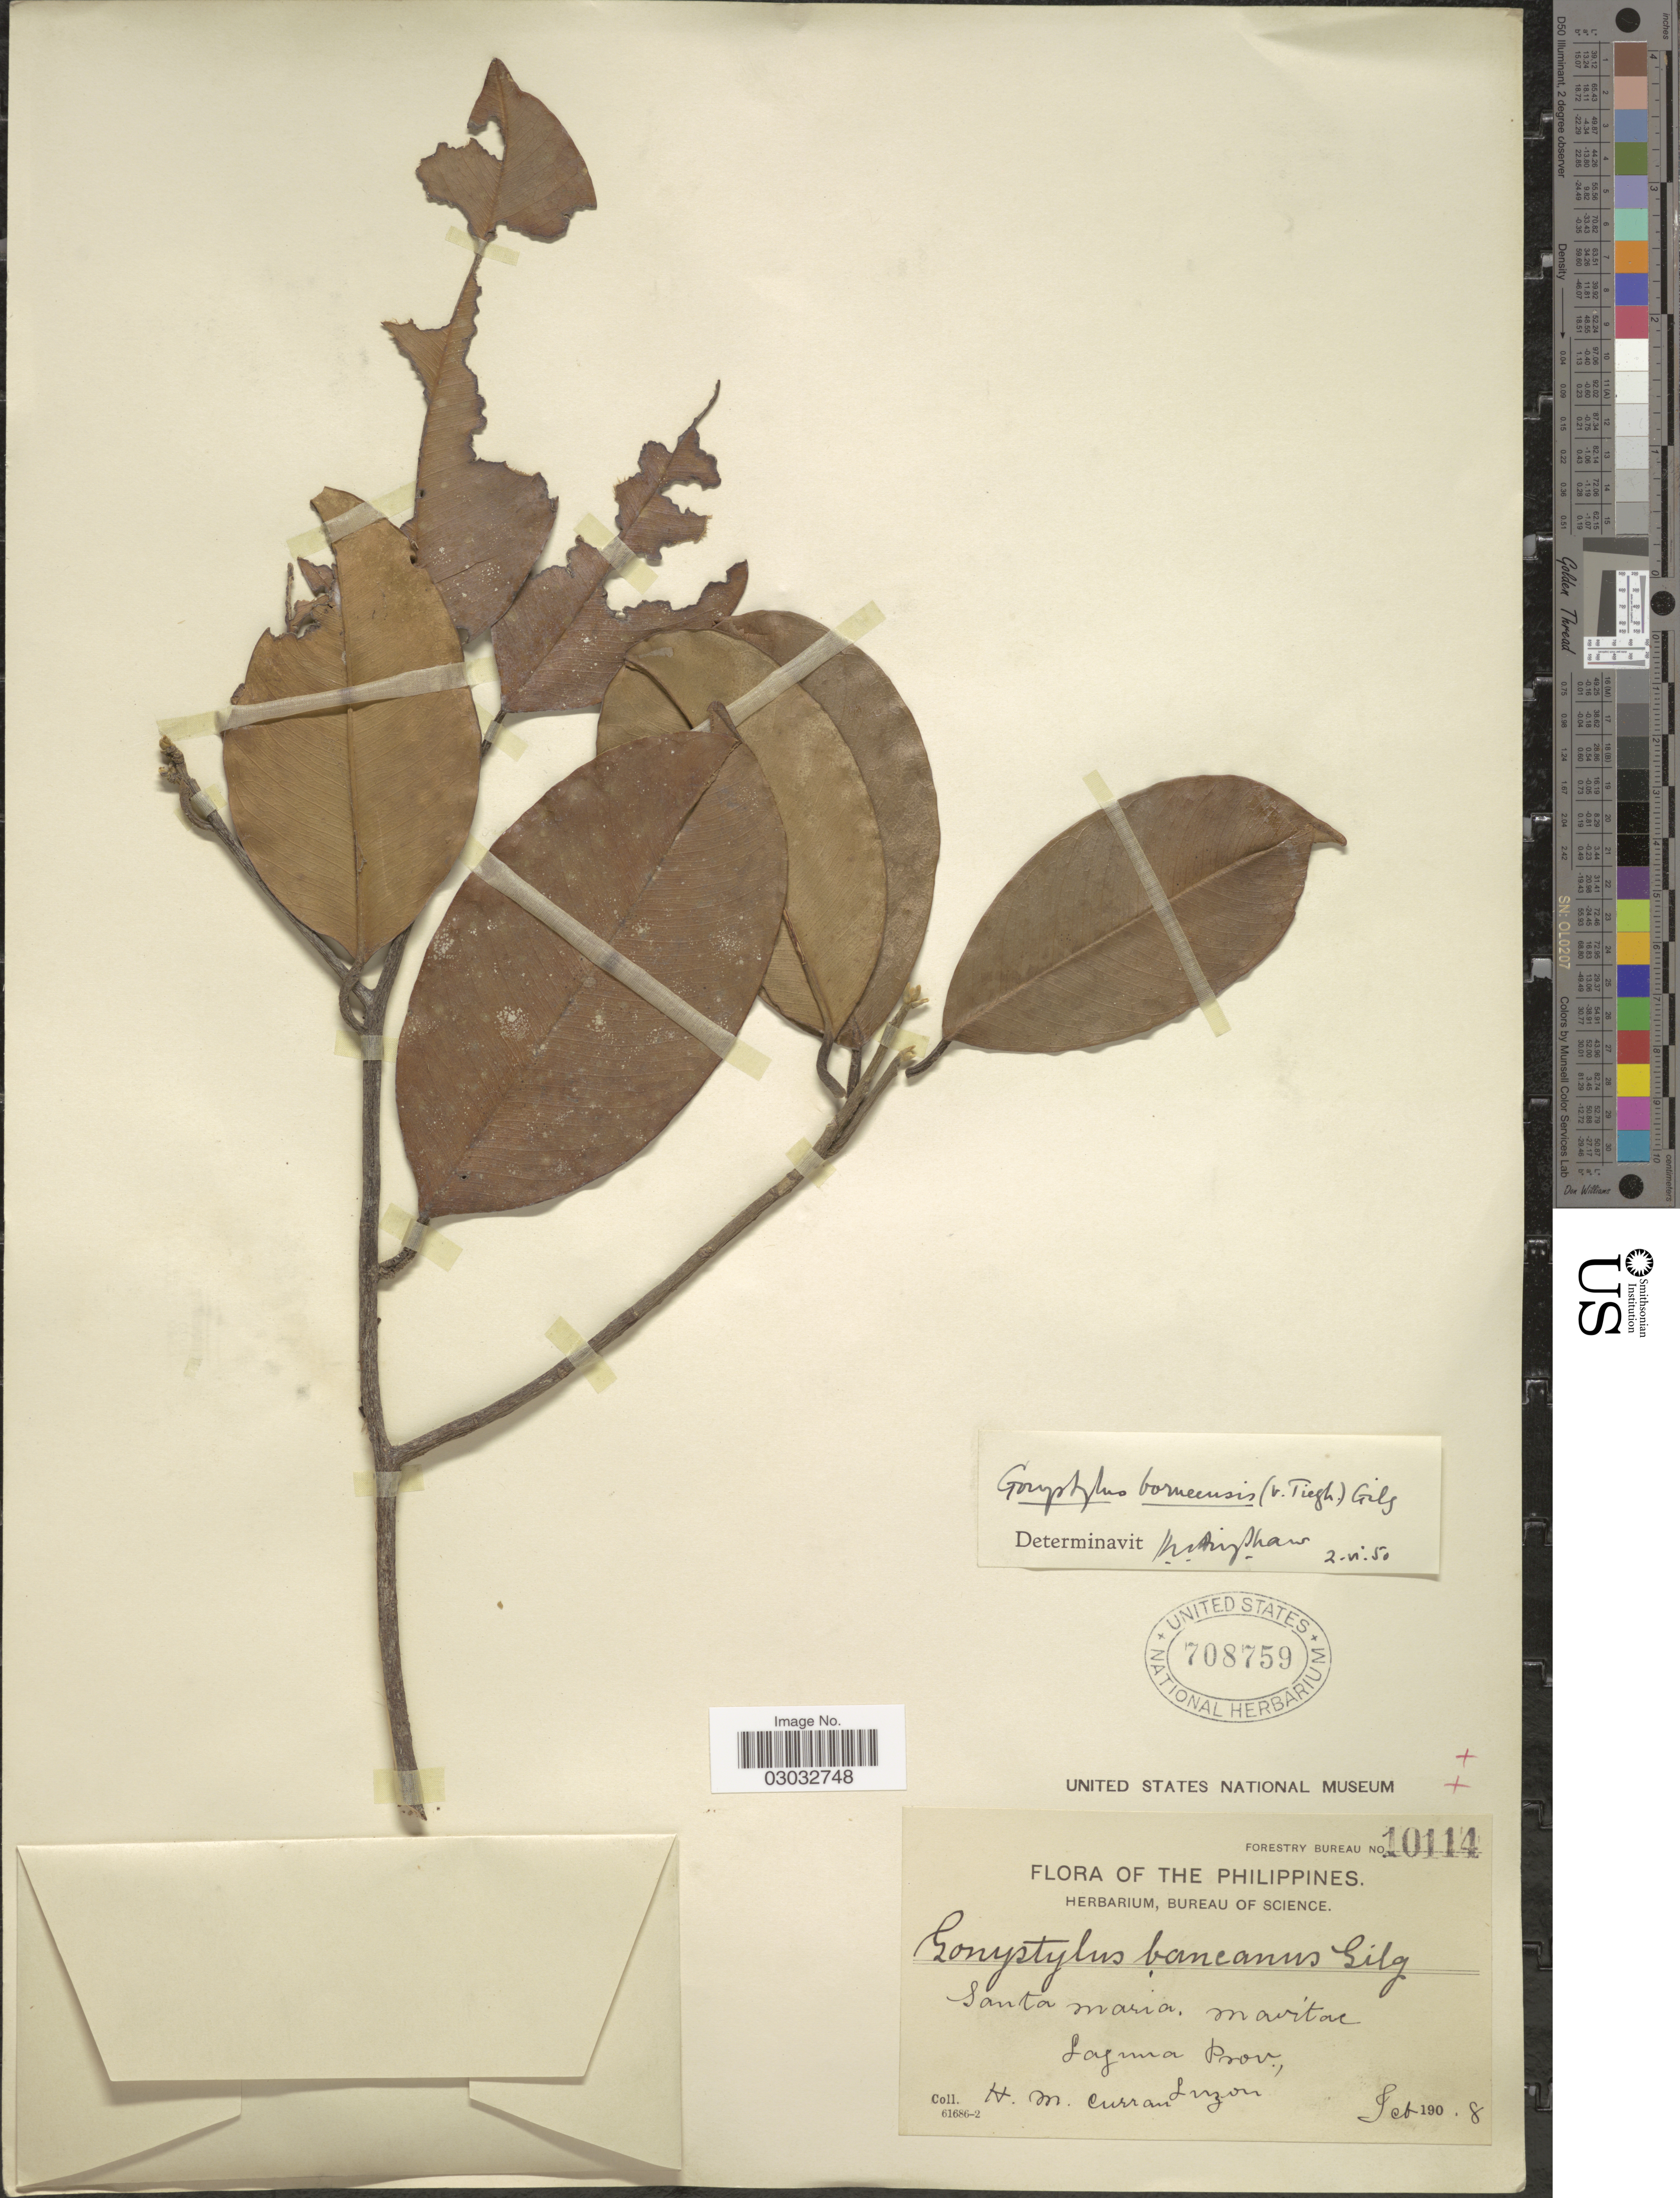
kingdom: Plantae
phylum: Tracheophyta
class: Magnoliopsida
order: Malvales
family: Thymelaeaceae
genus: Gonystylus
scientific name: Gonystylus macrophyllus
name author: (Miq.) Airy Shaw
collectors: H. M. Curran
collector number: Forestry Bureau 10114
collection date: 1908-02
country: Philippines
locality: Santa Maria, Mabitac, Laguna Prov., Luzon.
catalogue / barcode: US 708759